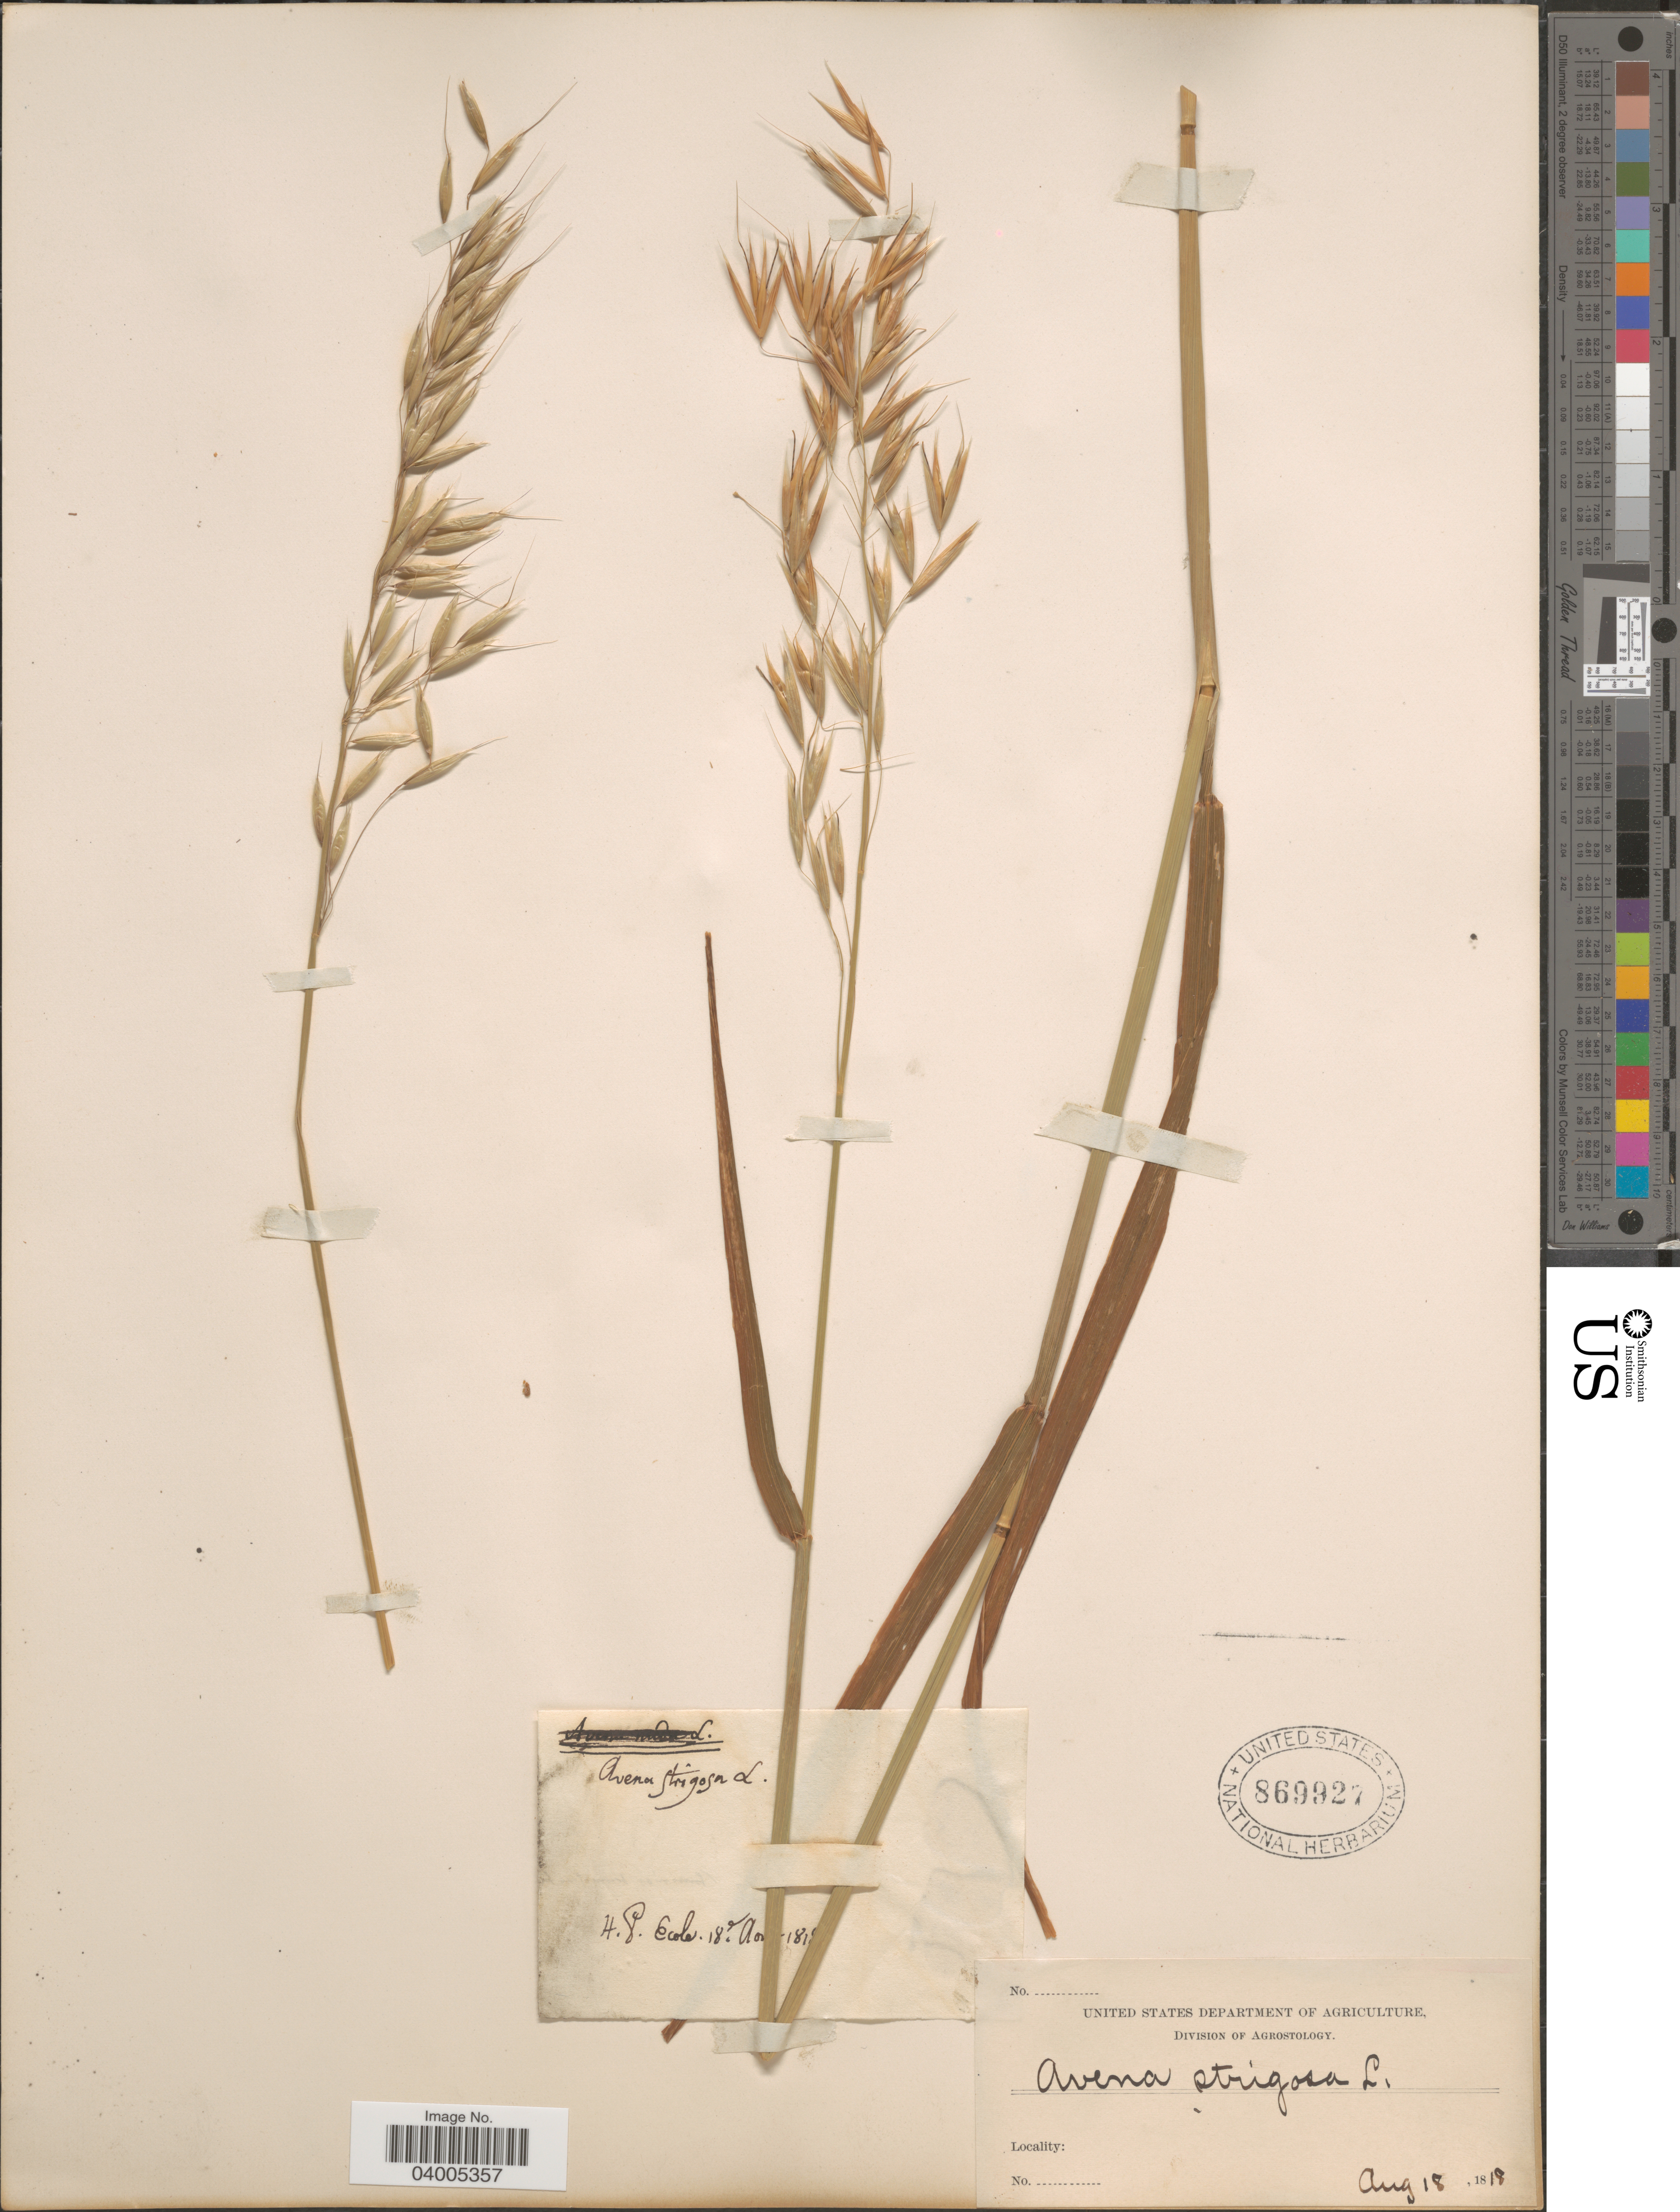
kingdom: Plantae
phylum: Tracheophyta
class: Liliopsida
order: Poales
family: Poaceae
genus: Avena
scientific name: Avena strigosa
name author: Schreb.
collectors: H. Ecols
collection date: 1818-08-18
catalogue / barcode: US 869927